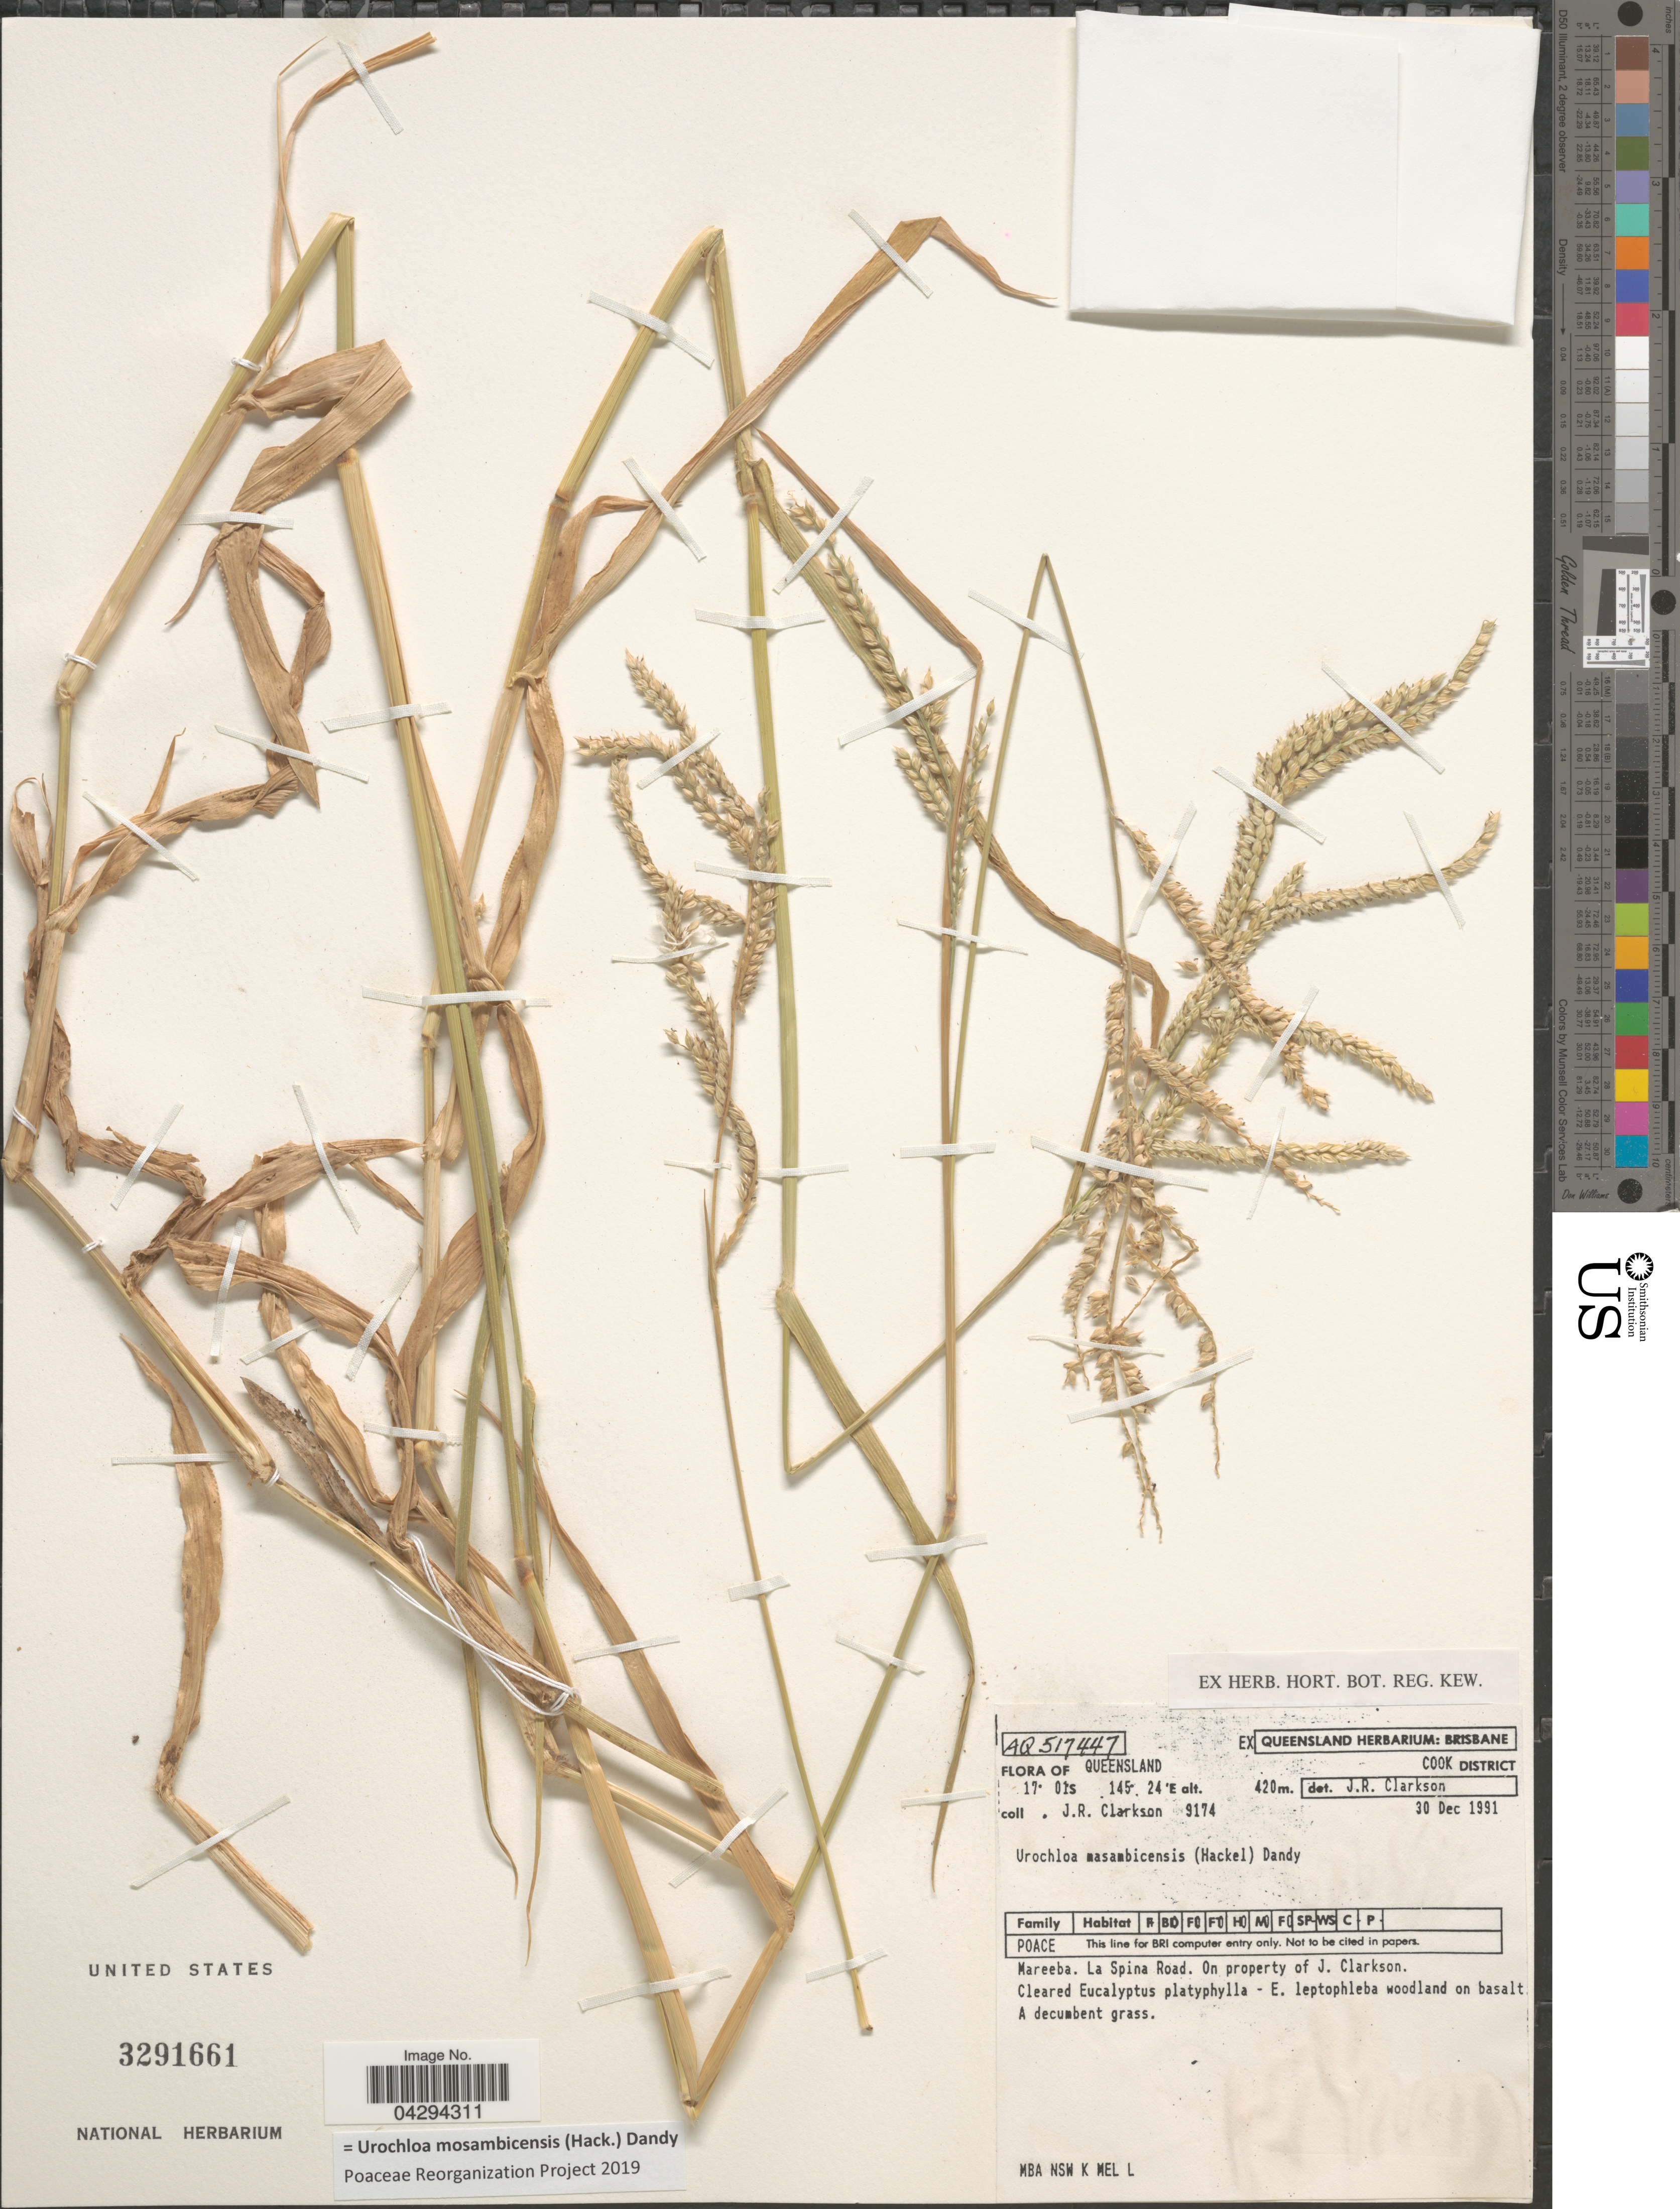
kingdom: Plantae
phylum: Tracheophyta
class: Liliopsida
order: Poales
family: Poaceae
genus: Urochloa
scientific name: Urochloa mosambicensis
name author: (Hack.) Dandy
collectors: J. Clarkson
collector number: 9174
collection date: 1991-12-30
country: Australia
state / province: Queensland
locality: Cook District. Mareeba. La Spina Road. On property of J. Clarkson.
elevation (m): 420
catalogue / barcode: US 3291661